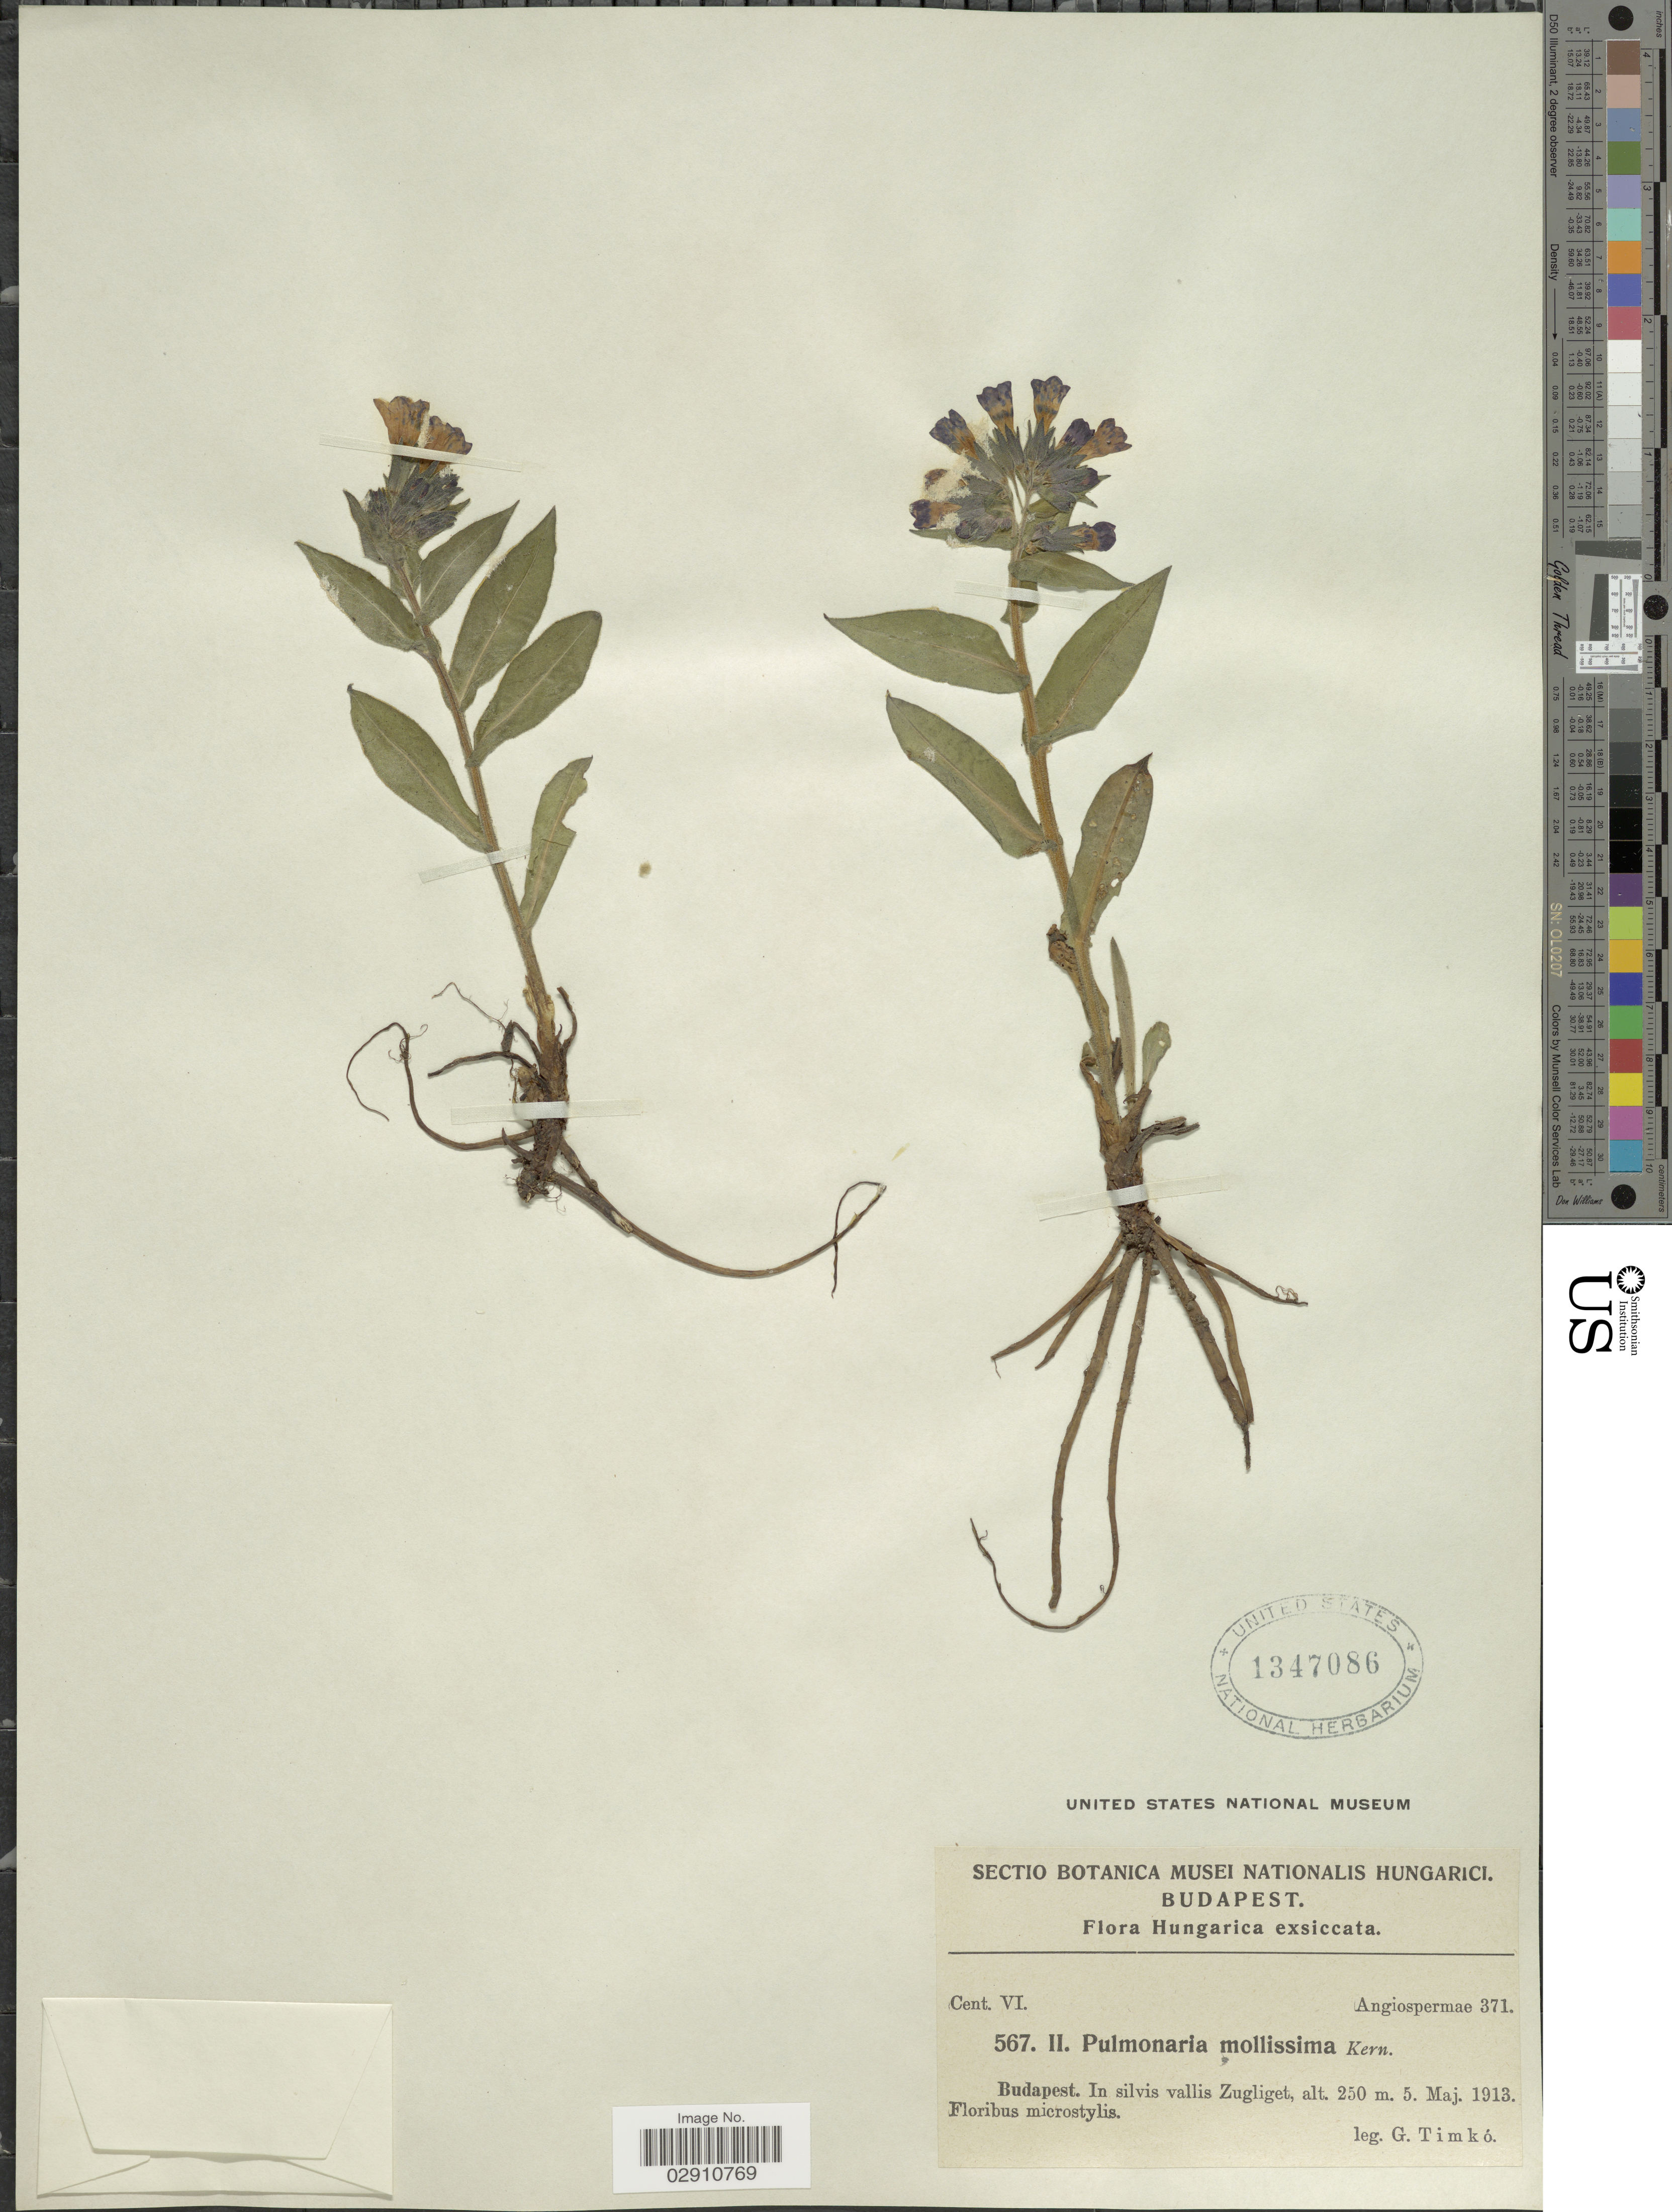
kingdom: Plantae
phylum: Tracheophyta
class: Magnoliopsida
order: Boraginales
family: Boraginaceae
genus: Pulmonaria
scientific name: Pulmonaria mollissima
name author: A. Kern.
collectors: G. Timko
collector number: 567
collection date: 1913-05-05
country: Hungary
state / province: Budapest, Capital District of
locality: Budapest. In silvis vallis Zugliget.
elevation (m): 250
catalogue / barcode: US 1347086